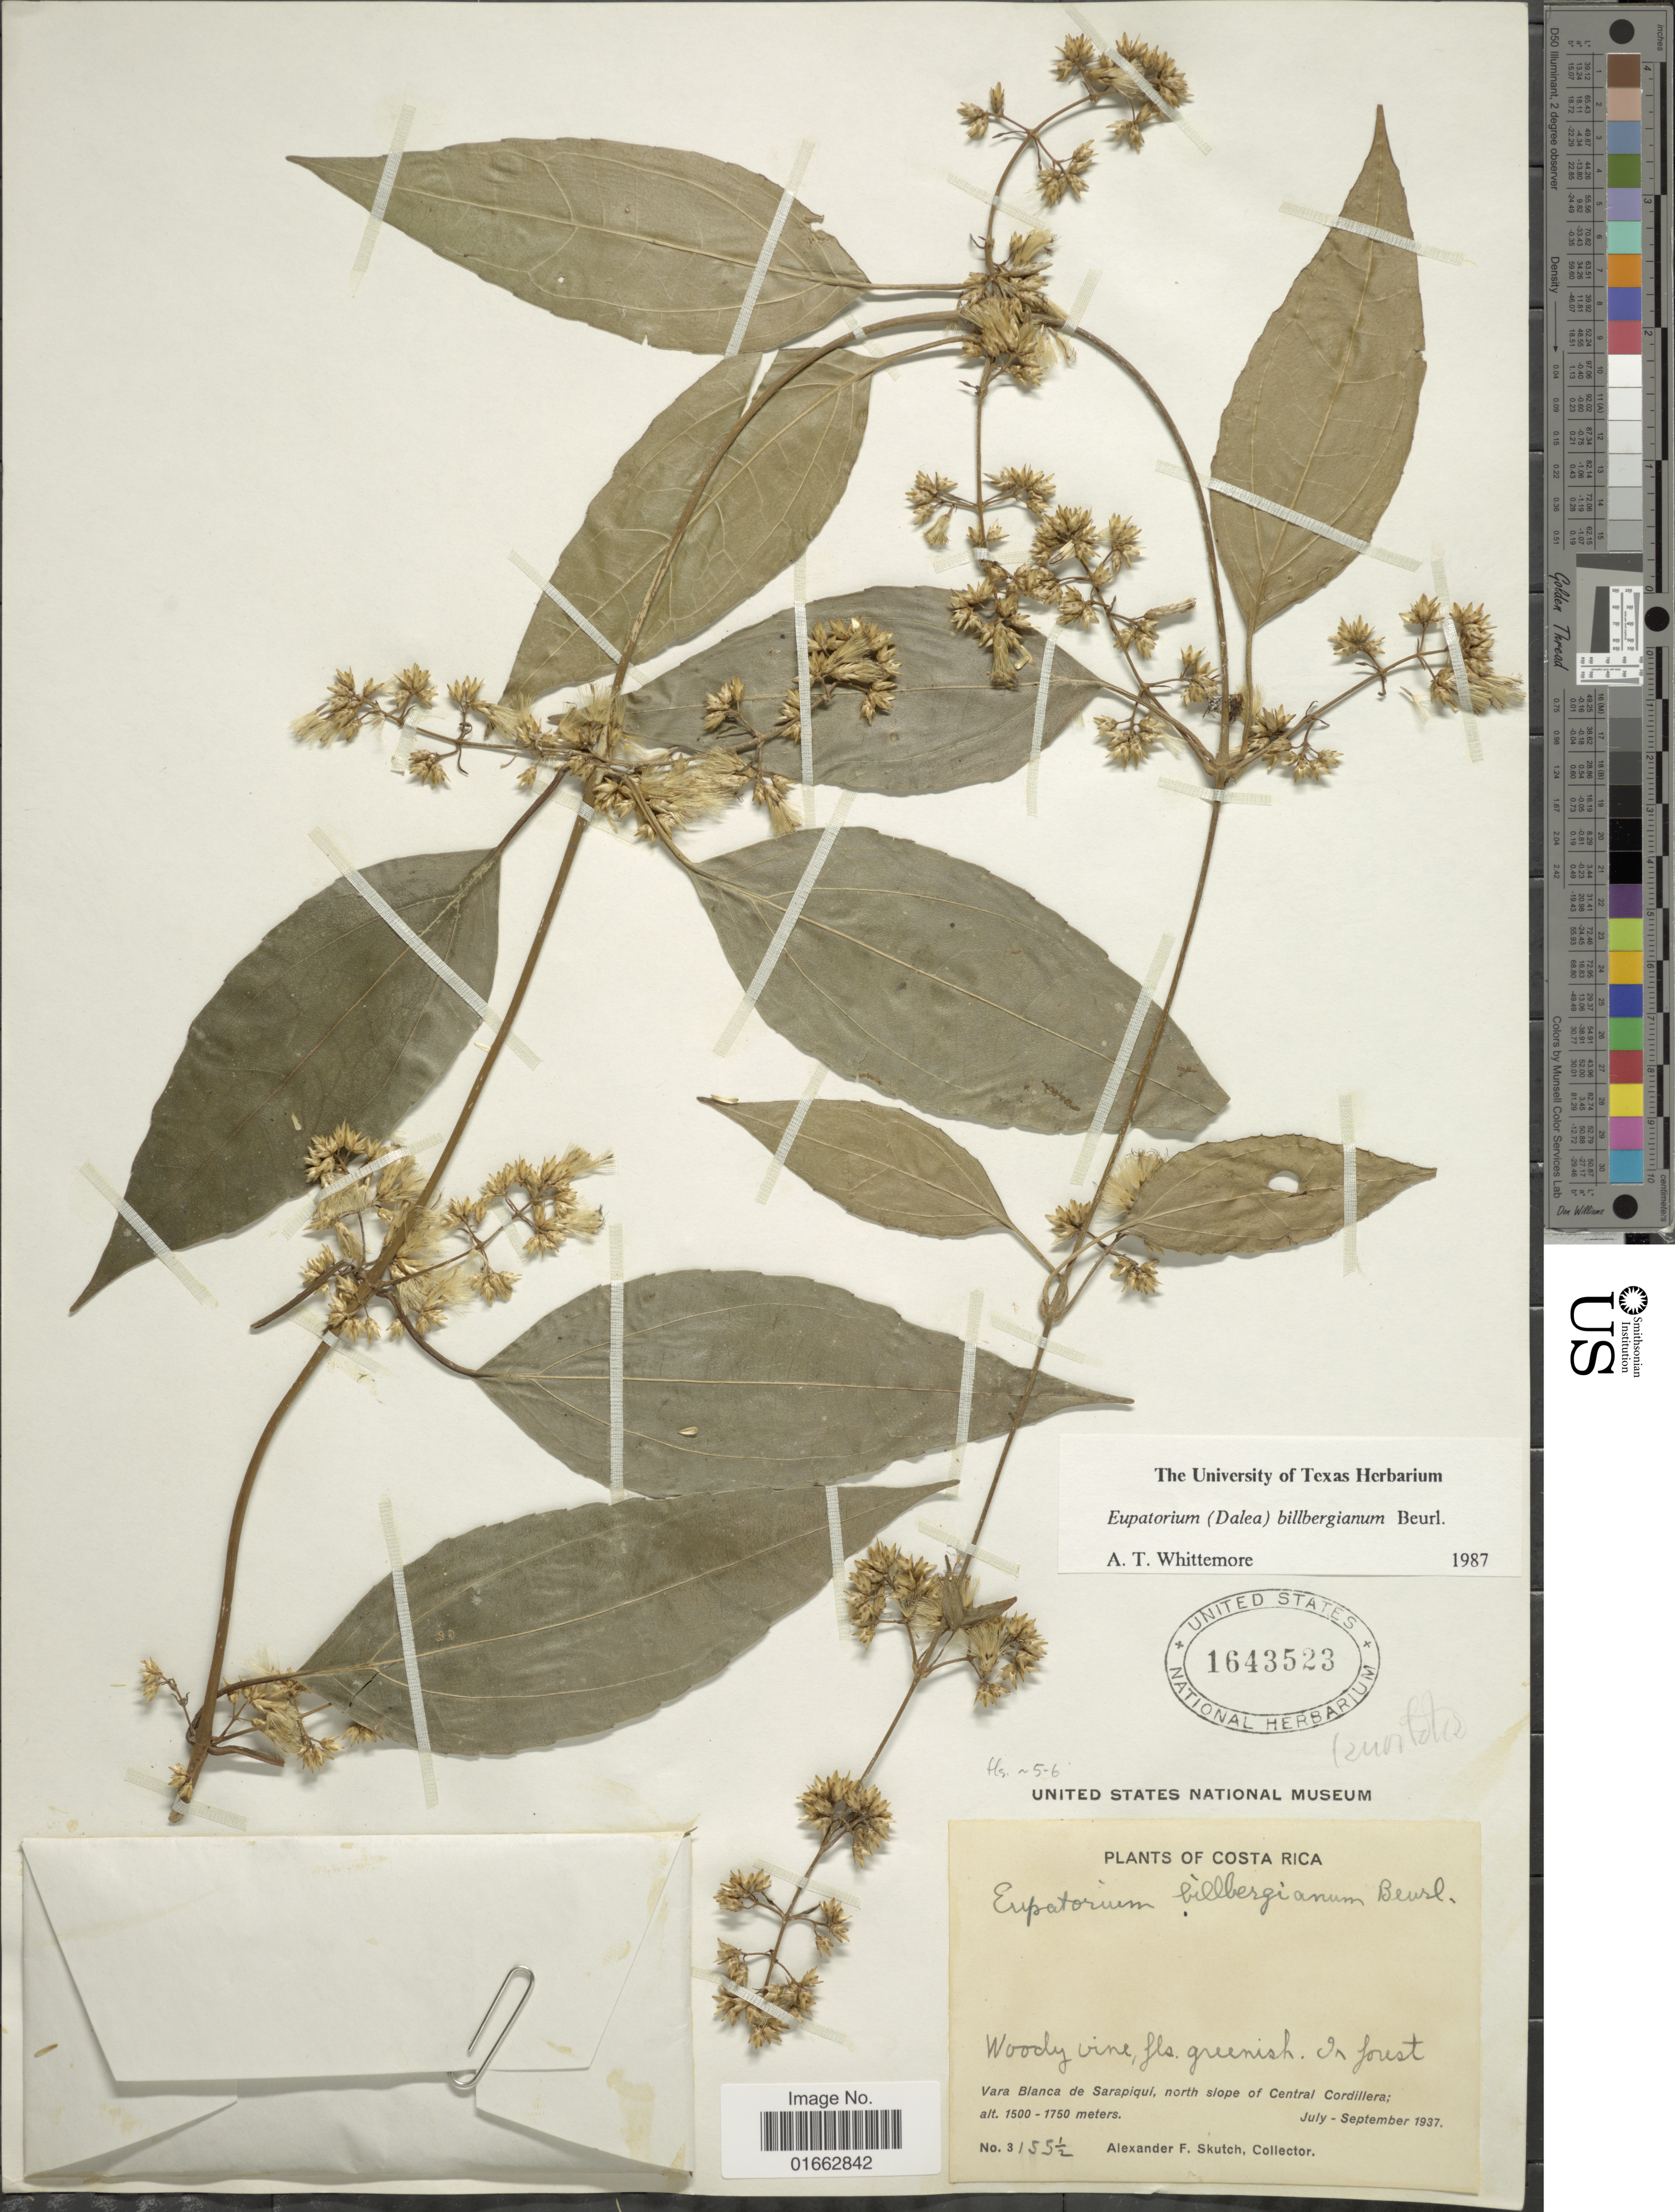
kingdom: Plantae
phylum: Tracheophyta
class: Magnoliopsida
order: Asterales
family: Asteraceae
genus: Critonia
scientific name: Critonia laurifolia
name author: (B.L. Rob.) R.M. King & H. Rob.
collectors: A. F. Skutch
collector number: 3155½*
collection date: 1937-07/1937-09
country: Costa Rica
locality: Vara Blanca de Sarapiqui, north slope of Central Cordillera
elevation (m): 1500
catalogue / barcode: US 1643523